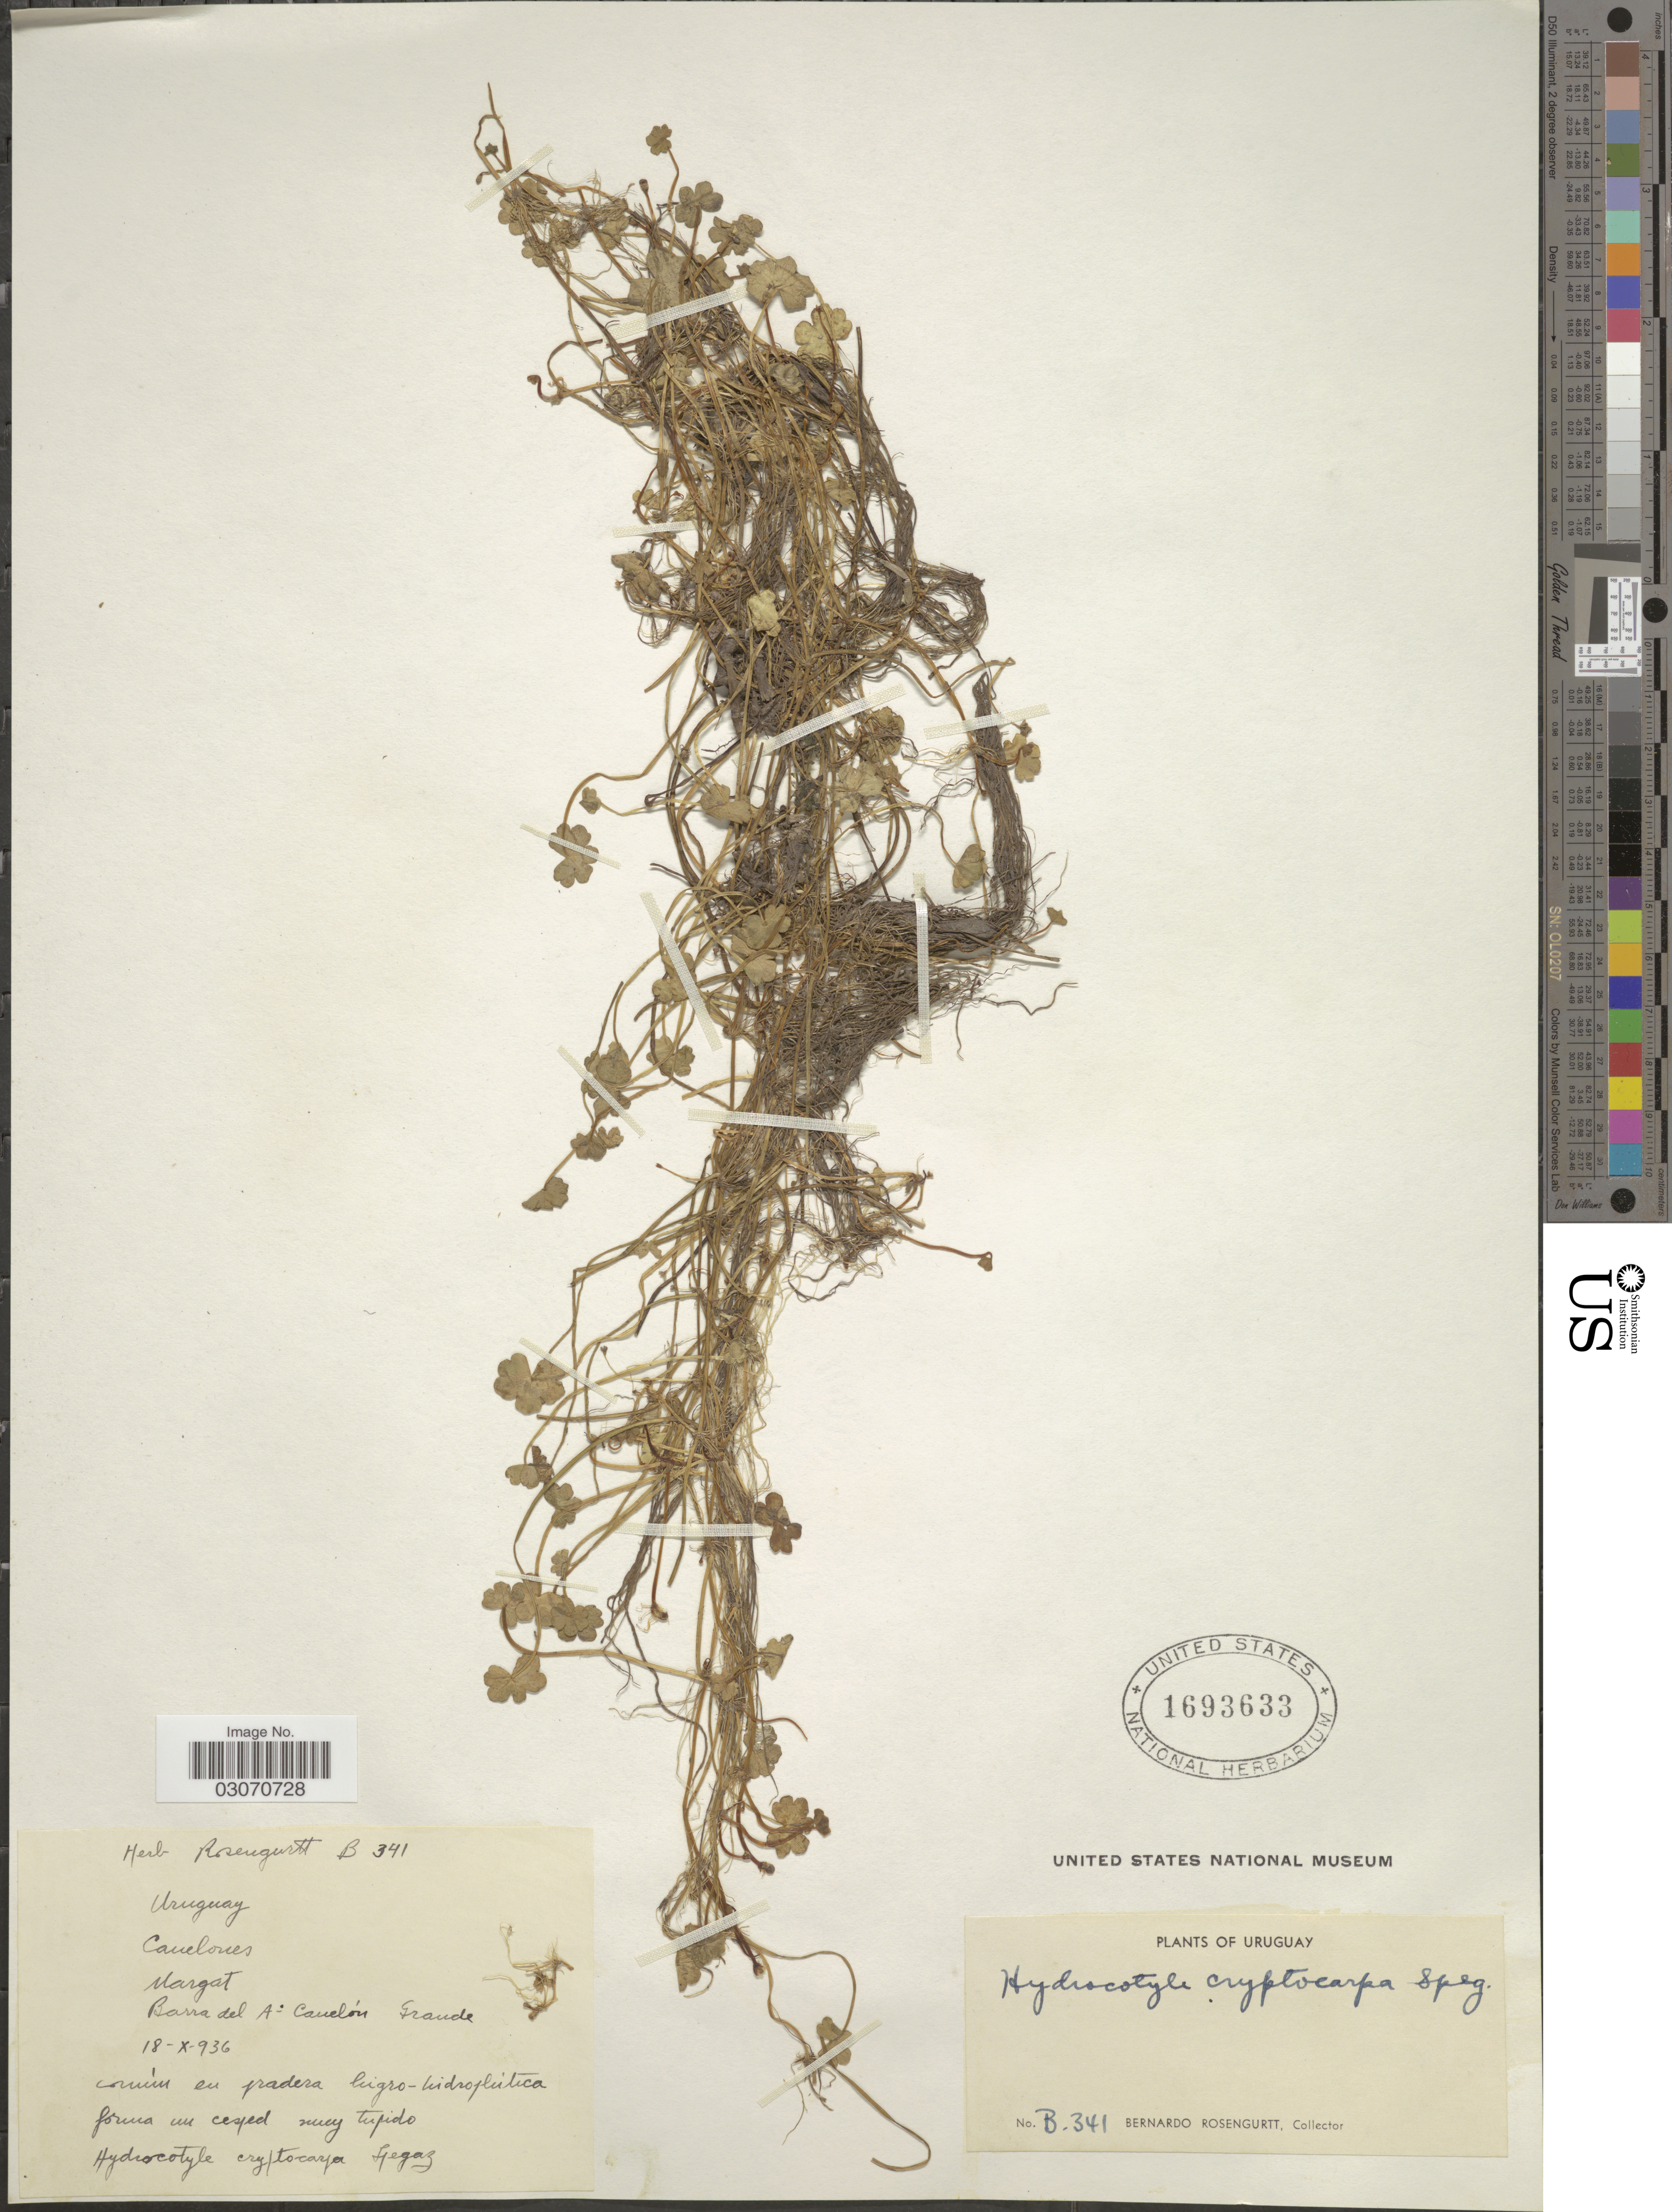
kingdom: Plantae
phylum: Tracheophyta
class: Magnoliopsida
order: Apiales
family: Araliaceae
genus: Hydrocotyle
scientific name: Hydrocotyle cryptocarpa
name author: Speg.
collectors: B. Rosengurtt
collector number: B-341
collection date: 1936-10-18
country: Uruguay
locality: Canelones, Margat, Barra del A Cauelón Grande.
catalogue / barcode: US 1693633